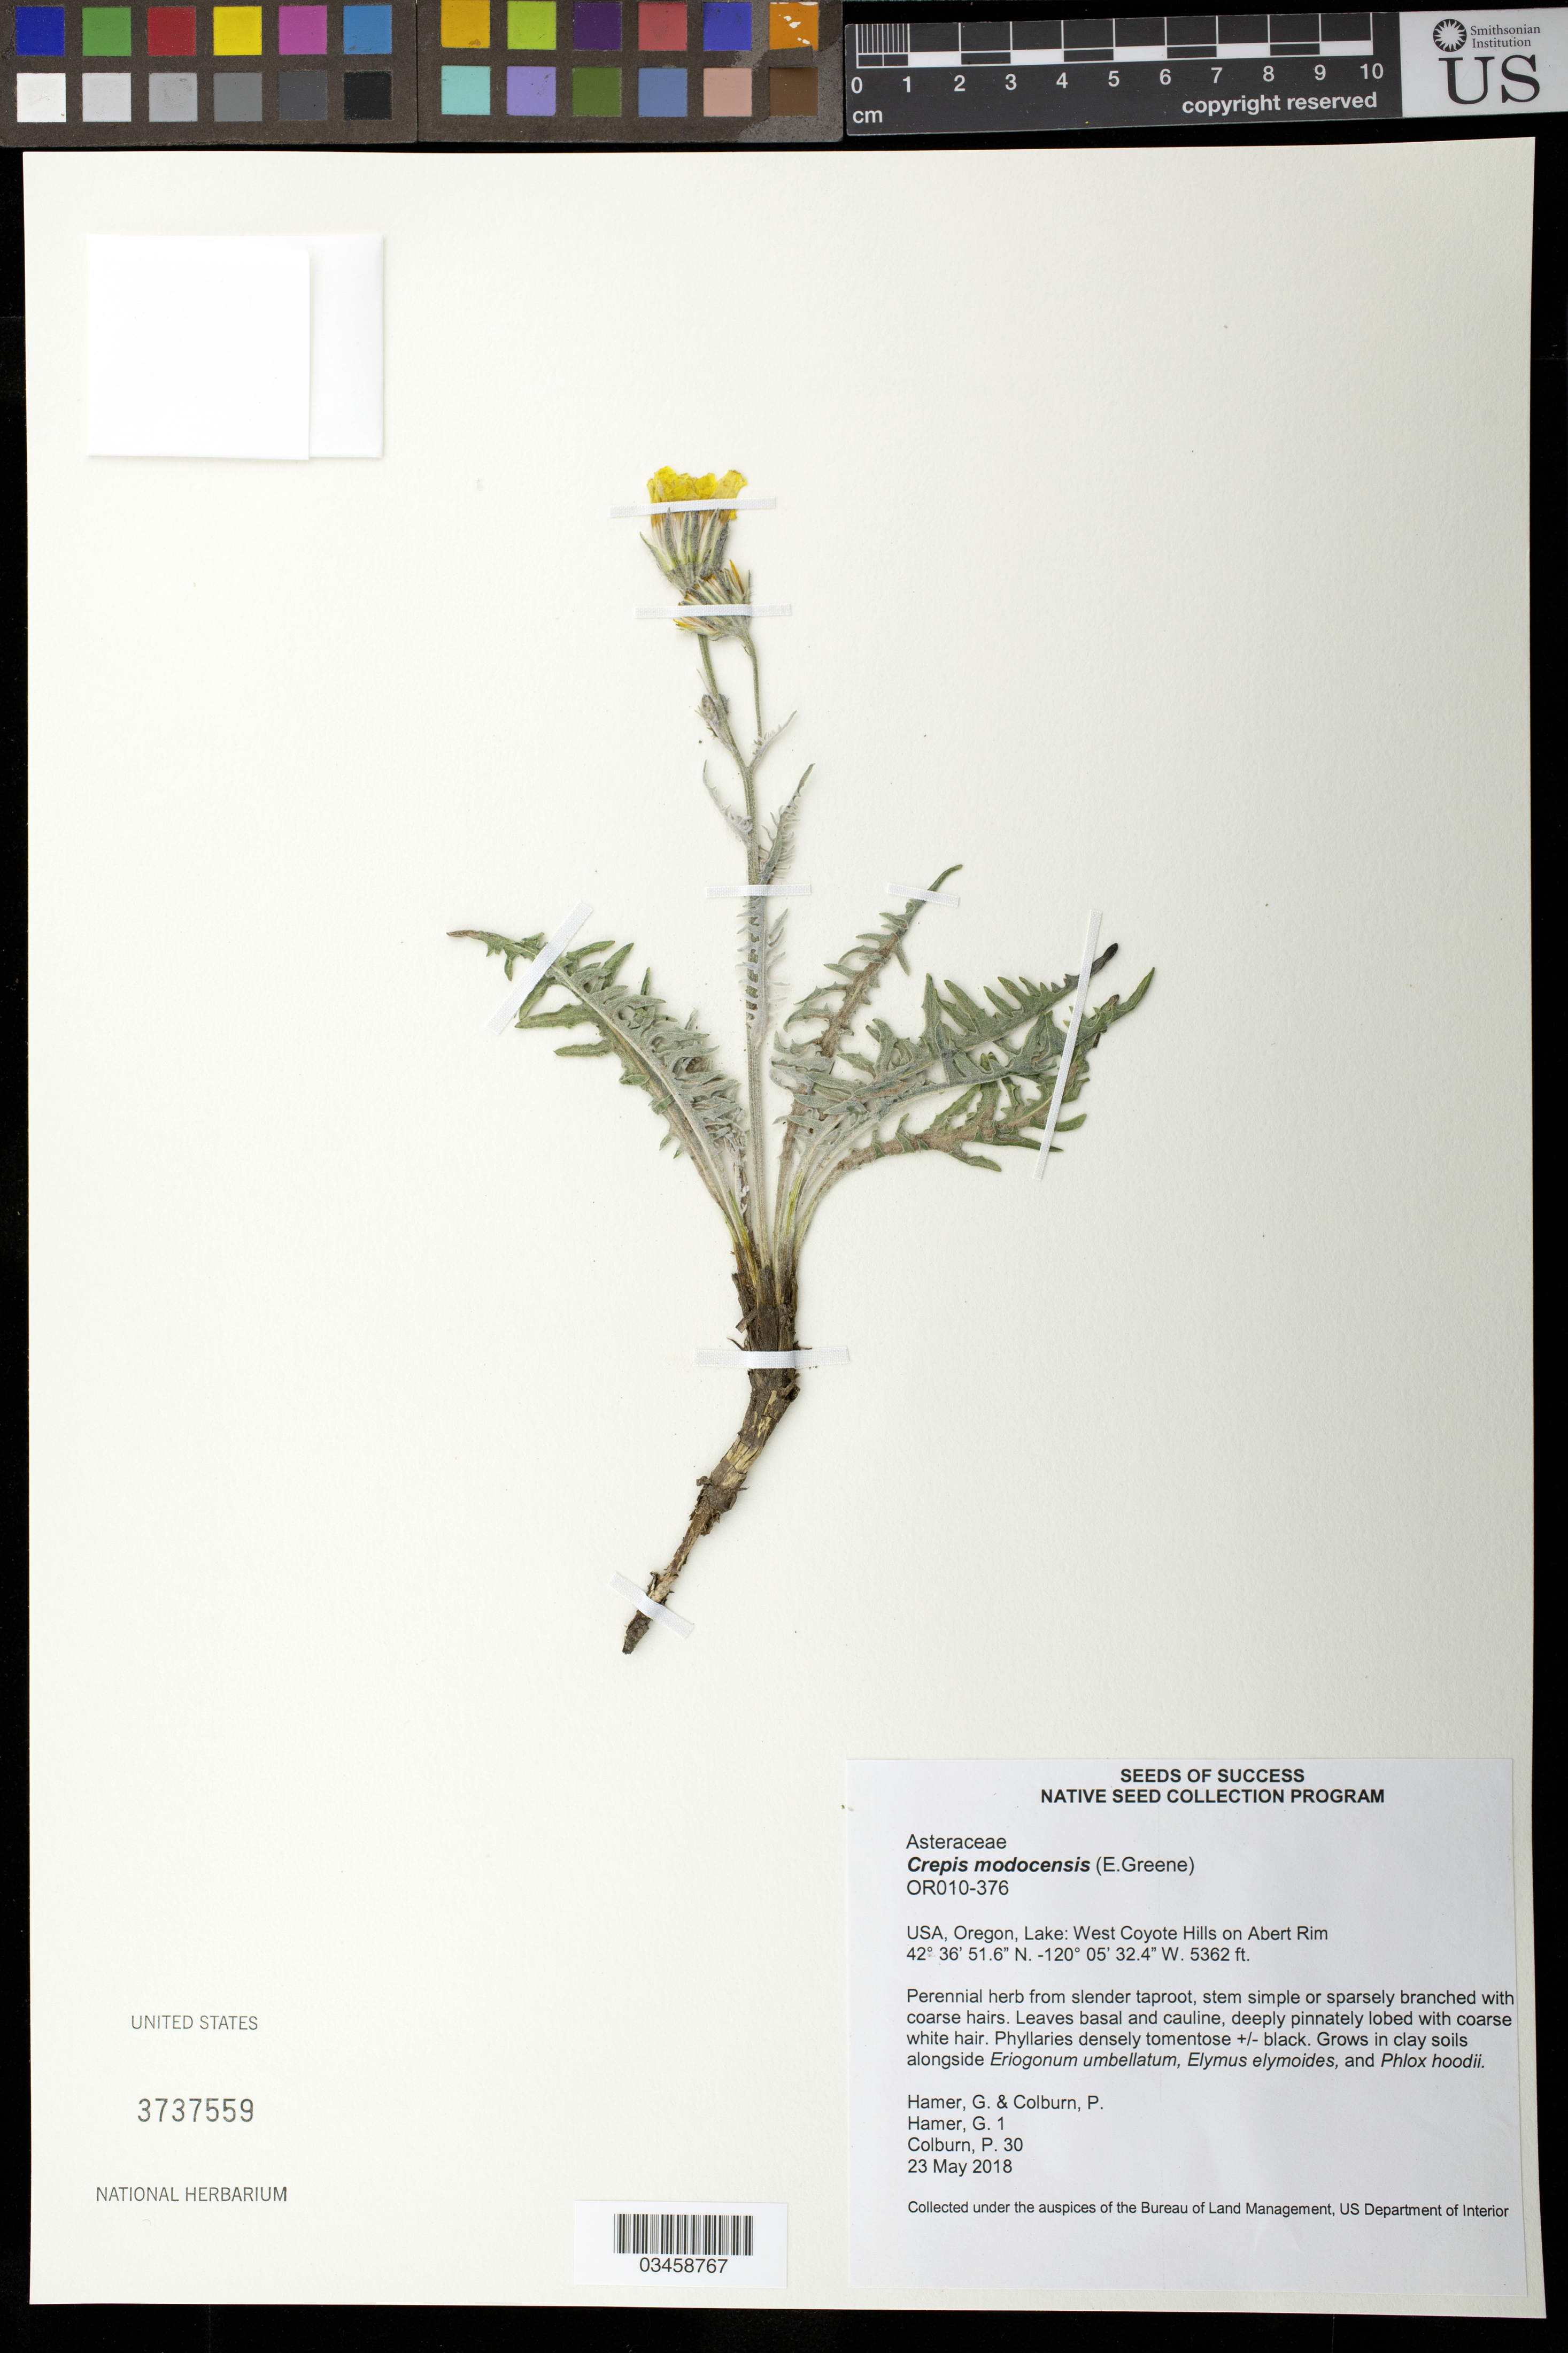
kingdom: Plantae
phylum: Tracheophyta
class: Magnoliopsida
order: Asterales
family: Asteraceae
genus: Crepis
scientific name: Crepis modocensis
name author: Greene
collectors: G. Hamer & P. Colburn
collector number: OR010-376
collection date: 2018-05-23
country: United States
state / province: Oregon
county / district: Lake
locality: West Coyote Hills on Abert Rim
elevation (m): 1634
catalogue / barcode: US 3737559